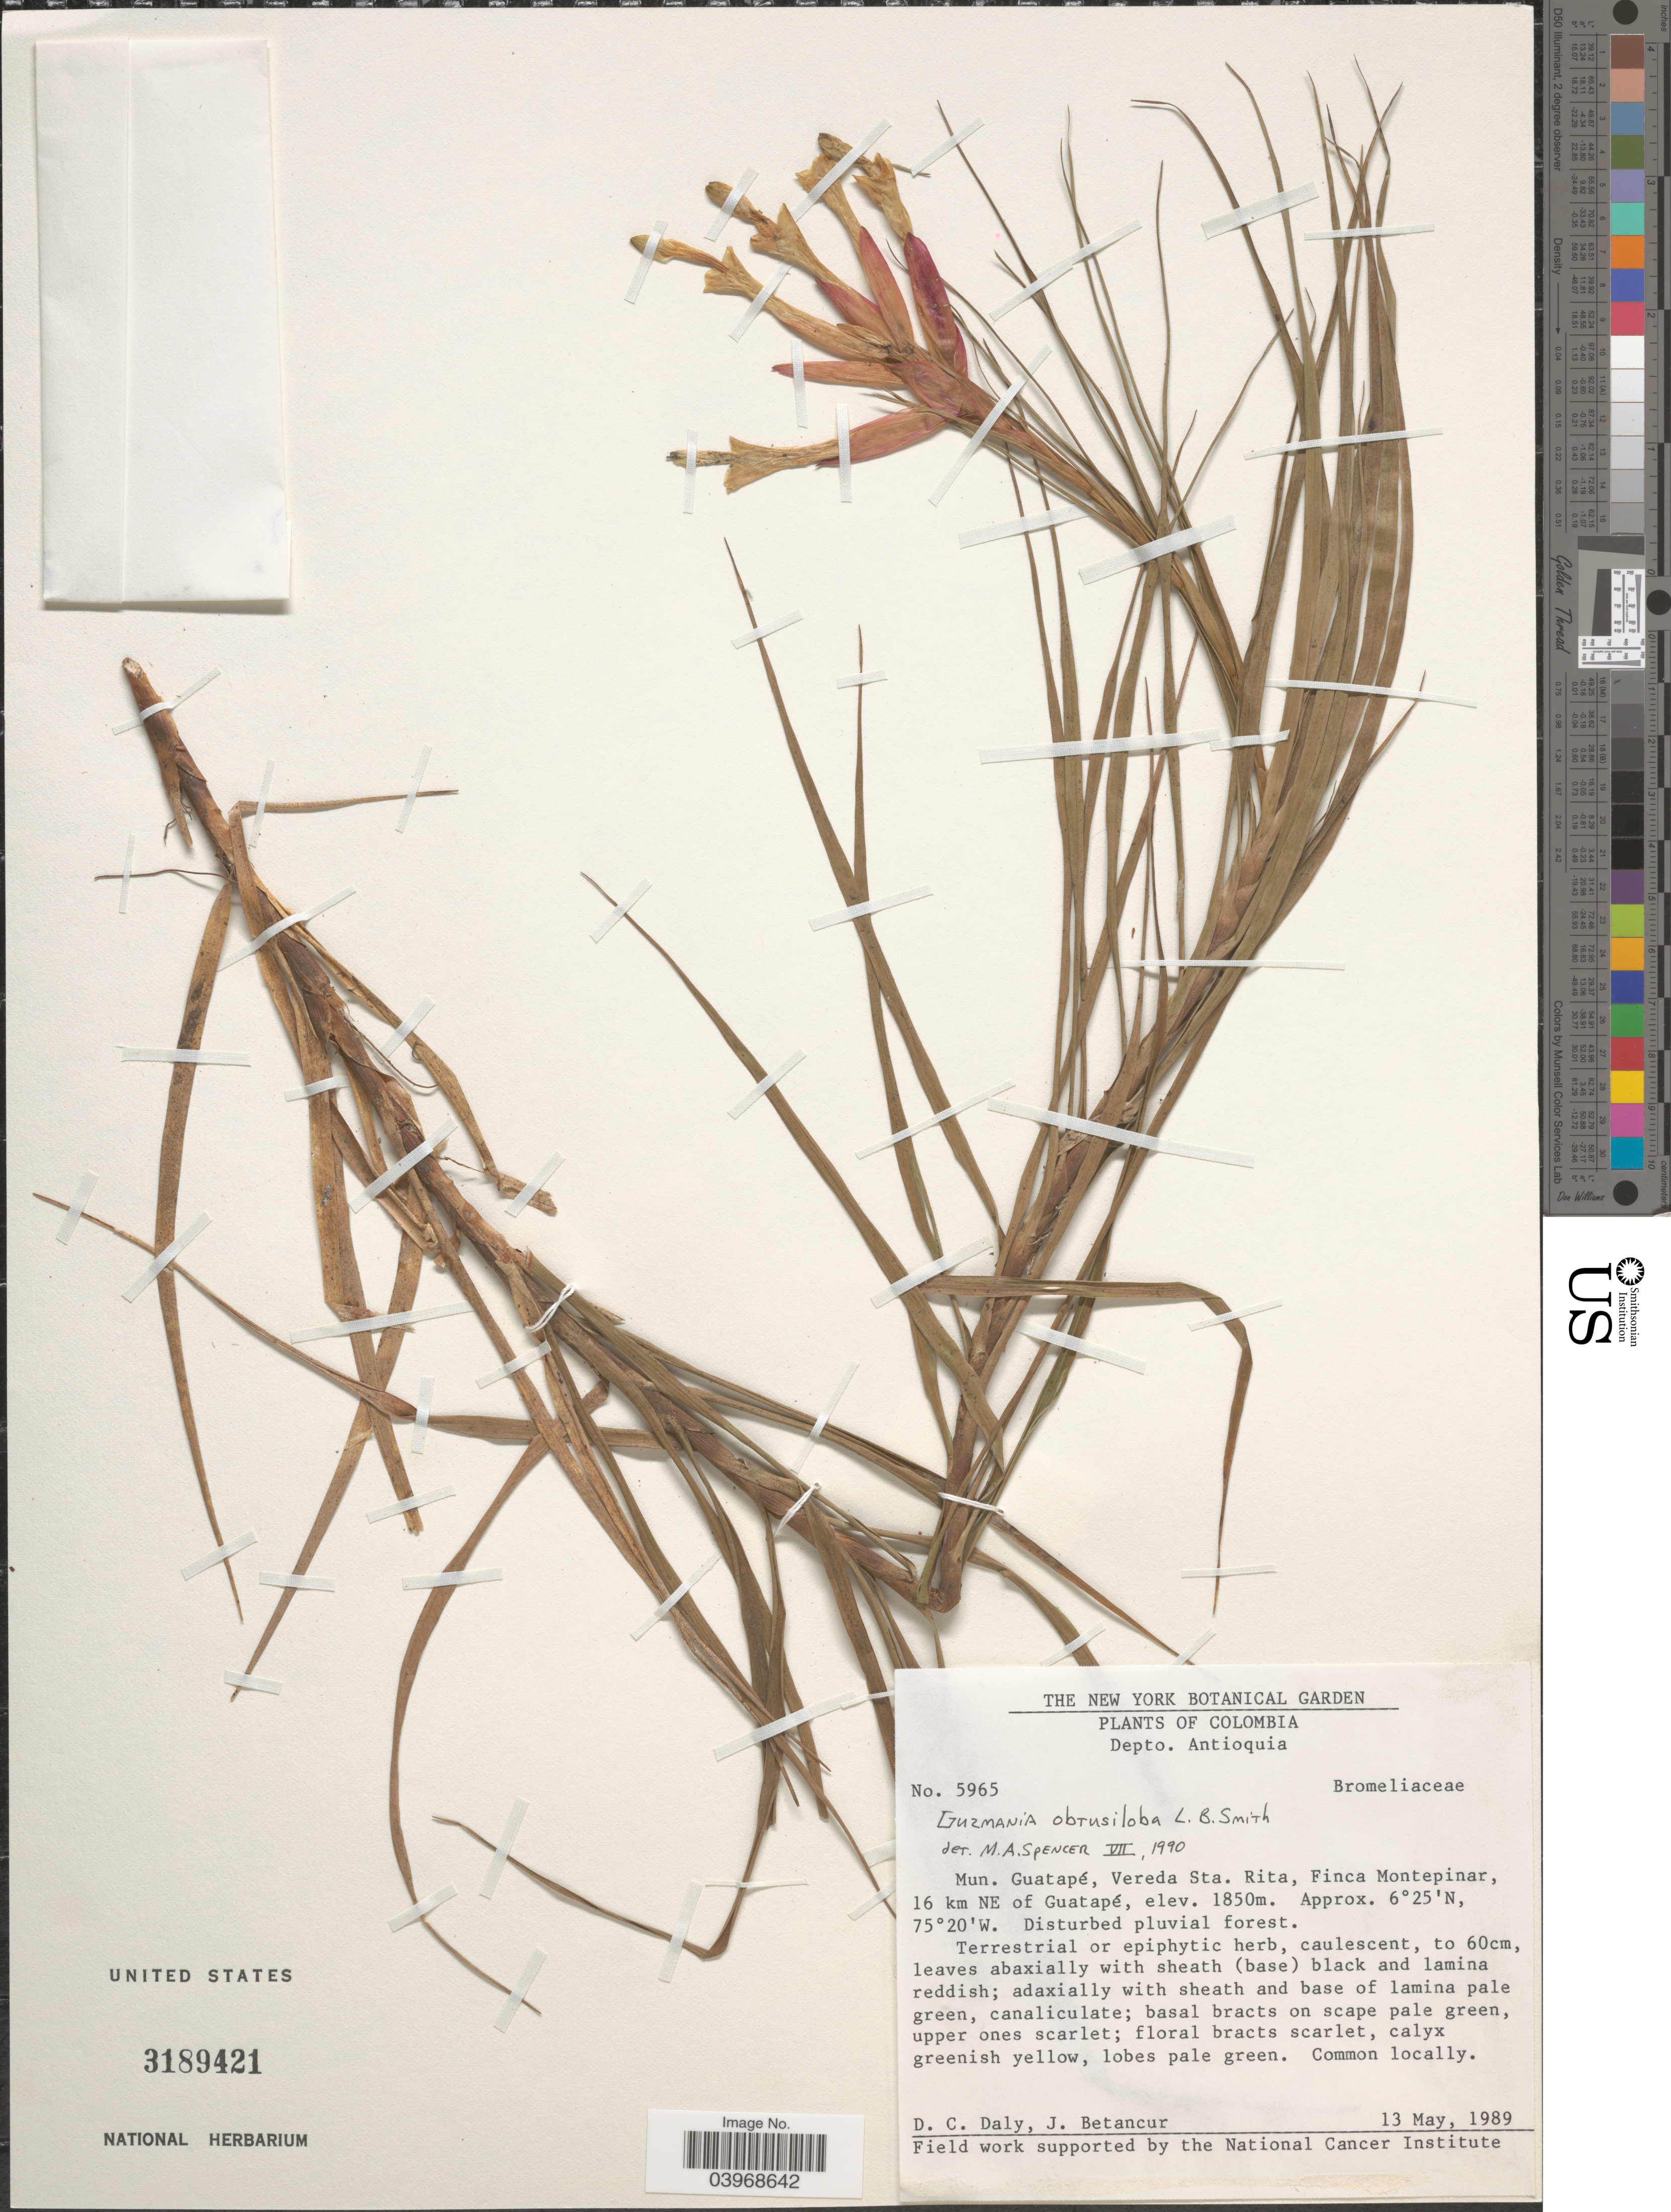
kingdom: Plantae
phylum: Tracheophyta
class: Liliopsida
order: Poales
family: Bromeliaceae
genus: Guzmania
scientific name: Guzmania obtusiloba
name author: L.B. Sm.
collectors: D. C. Daly & J. Betancur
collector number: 5965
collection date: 1989-05-13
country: Colombia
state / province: Antioquia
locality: Depto. Antioquia. Mun. Guatapé, Vereda Sta. Rita, Finca Montepinar, 16 km NE of Guatapé.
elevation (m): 1850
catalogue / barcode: US 3189421